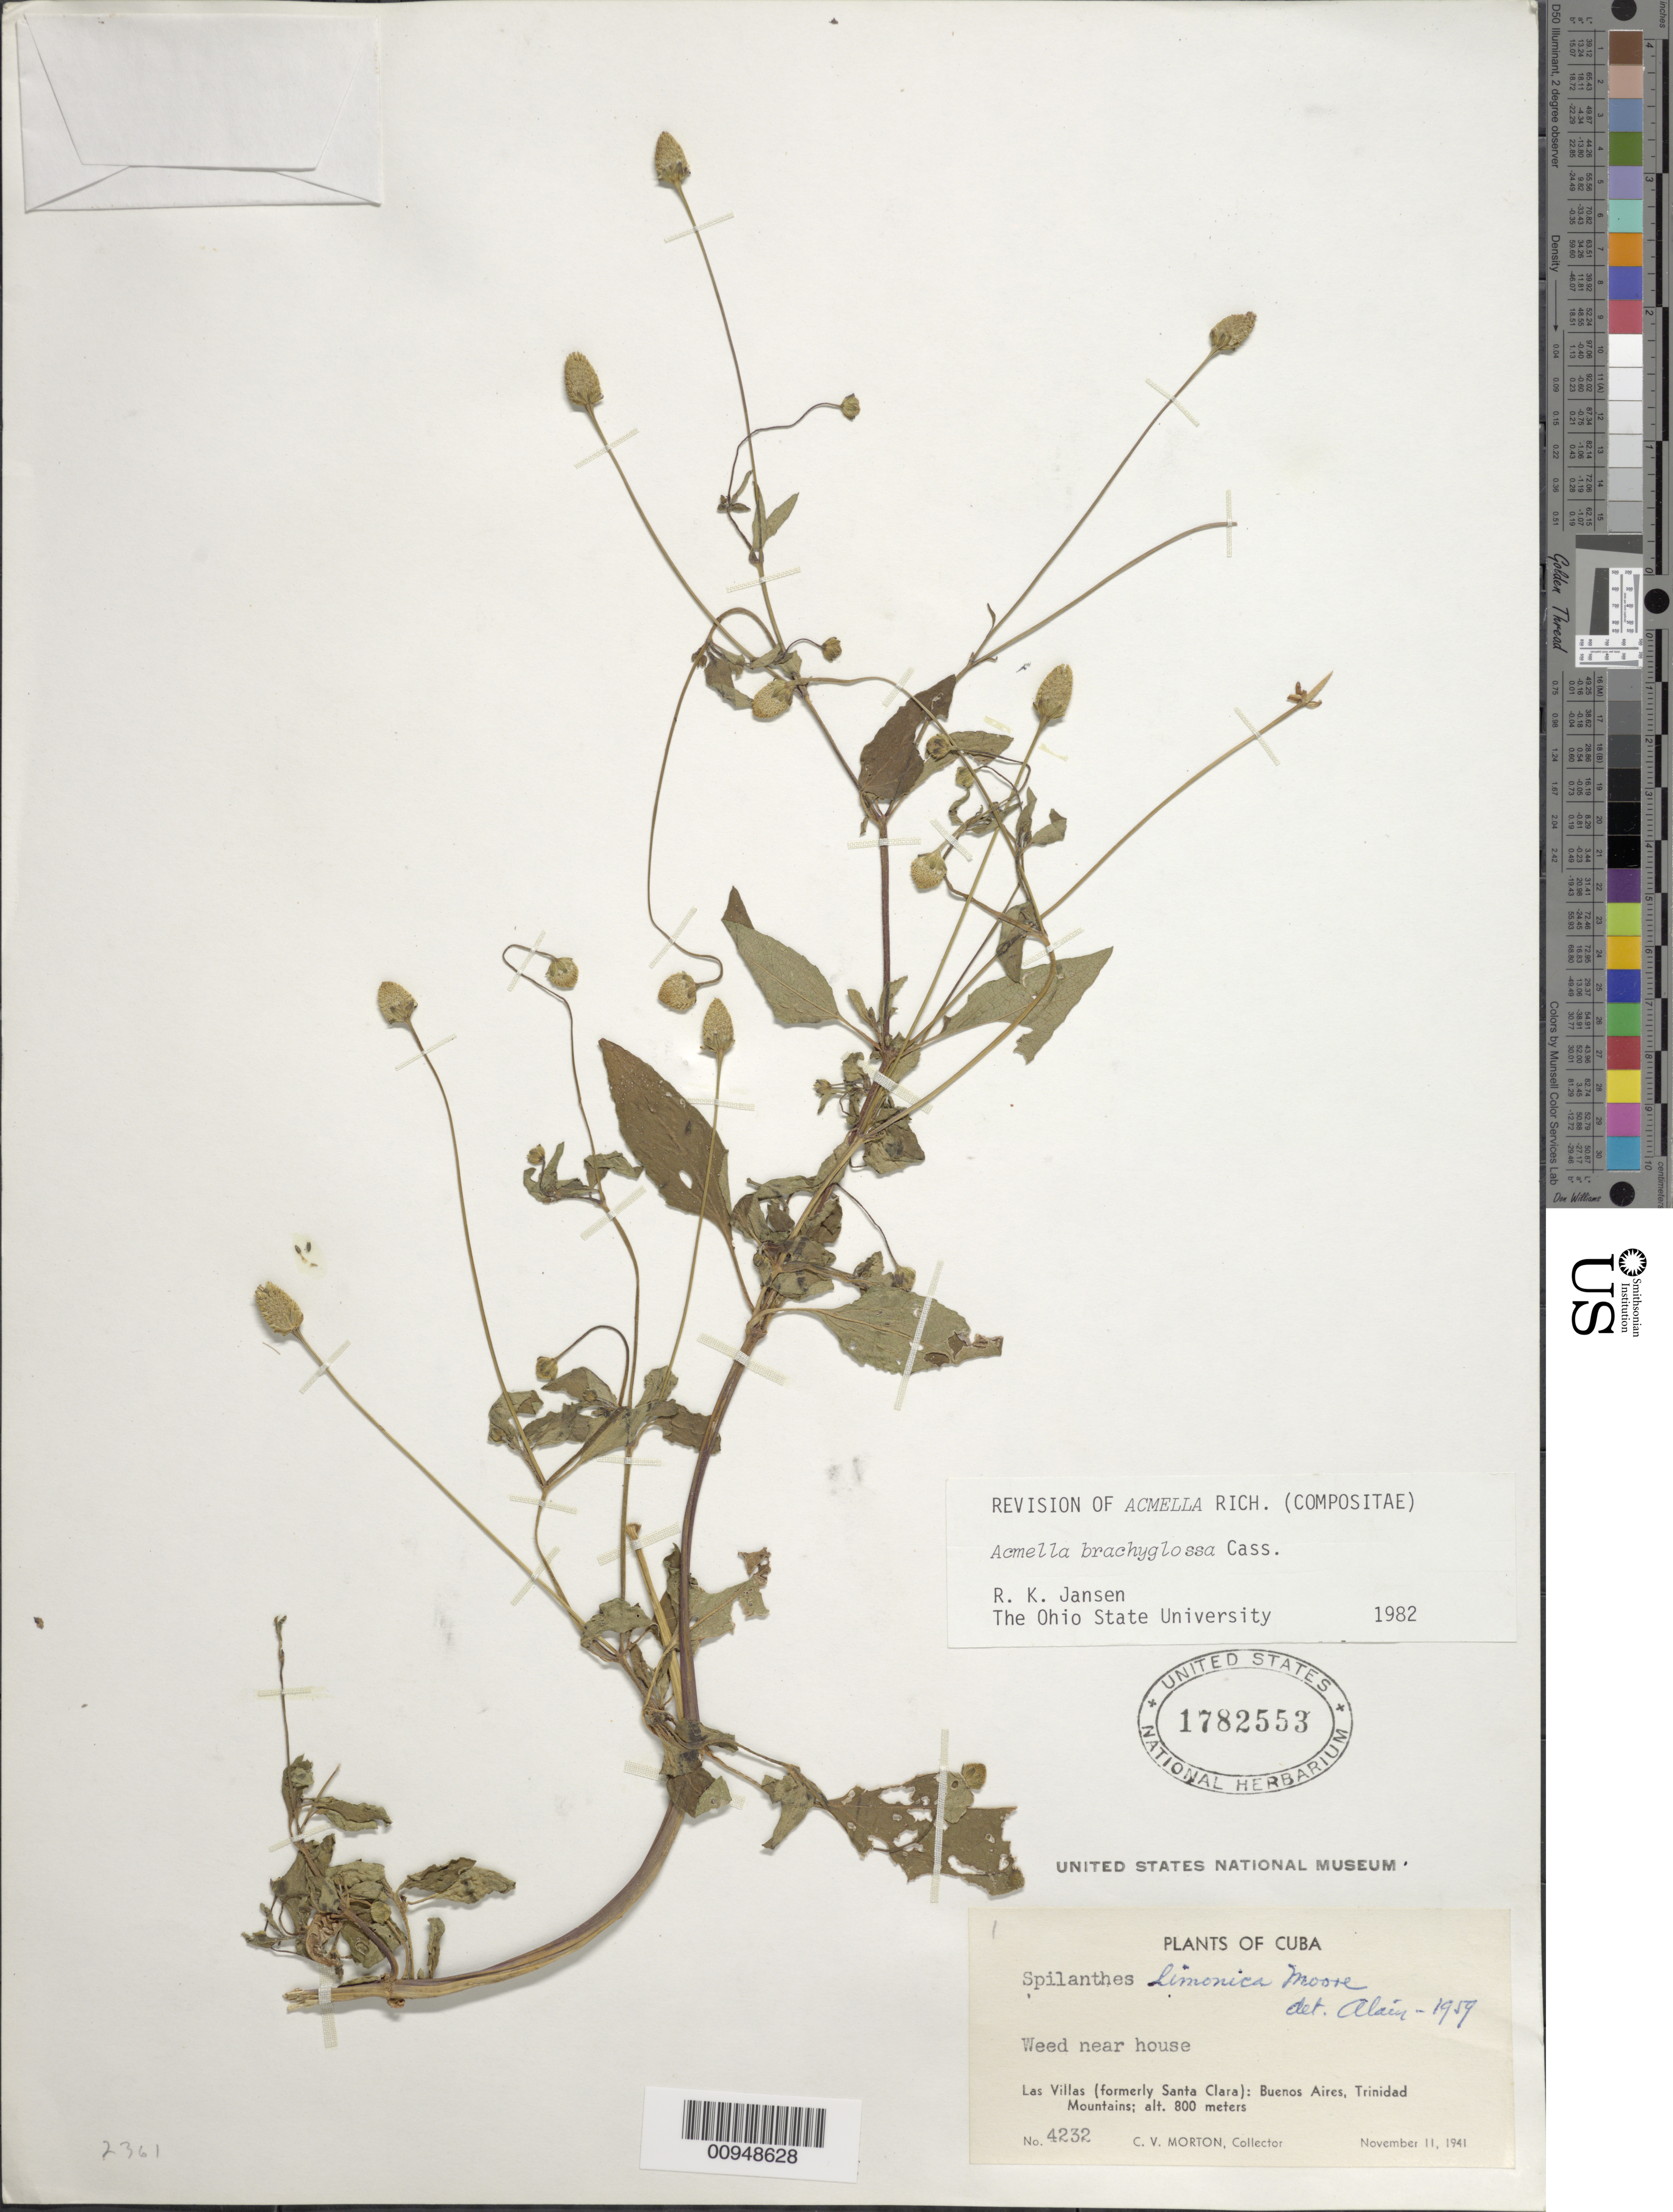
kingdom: Plantae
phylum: Tracheophyta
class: Magnoliopsida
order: Asterales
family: Asteraceae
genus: Acmella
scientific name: Acmella brachyglossa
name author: Cass.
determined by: Jansen, R. K.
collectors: C. V. Morton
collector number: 4232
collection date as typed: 11 Nov 1941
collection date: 1941-11-11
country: Cuba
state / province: Las Villas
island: Cuba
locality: Buenos Aires, Trinidad Mountains, near house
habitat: Near house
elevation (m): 800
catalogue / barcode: US 1782553